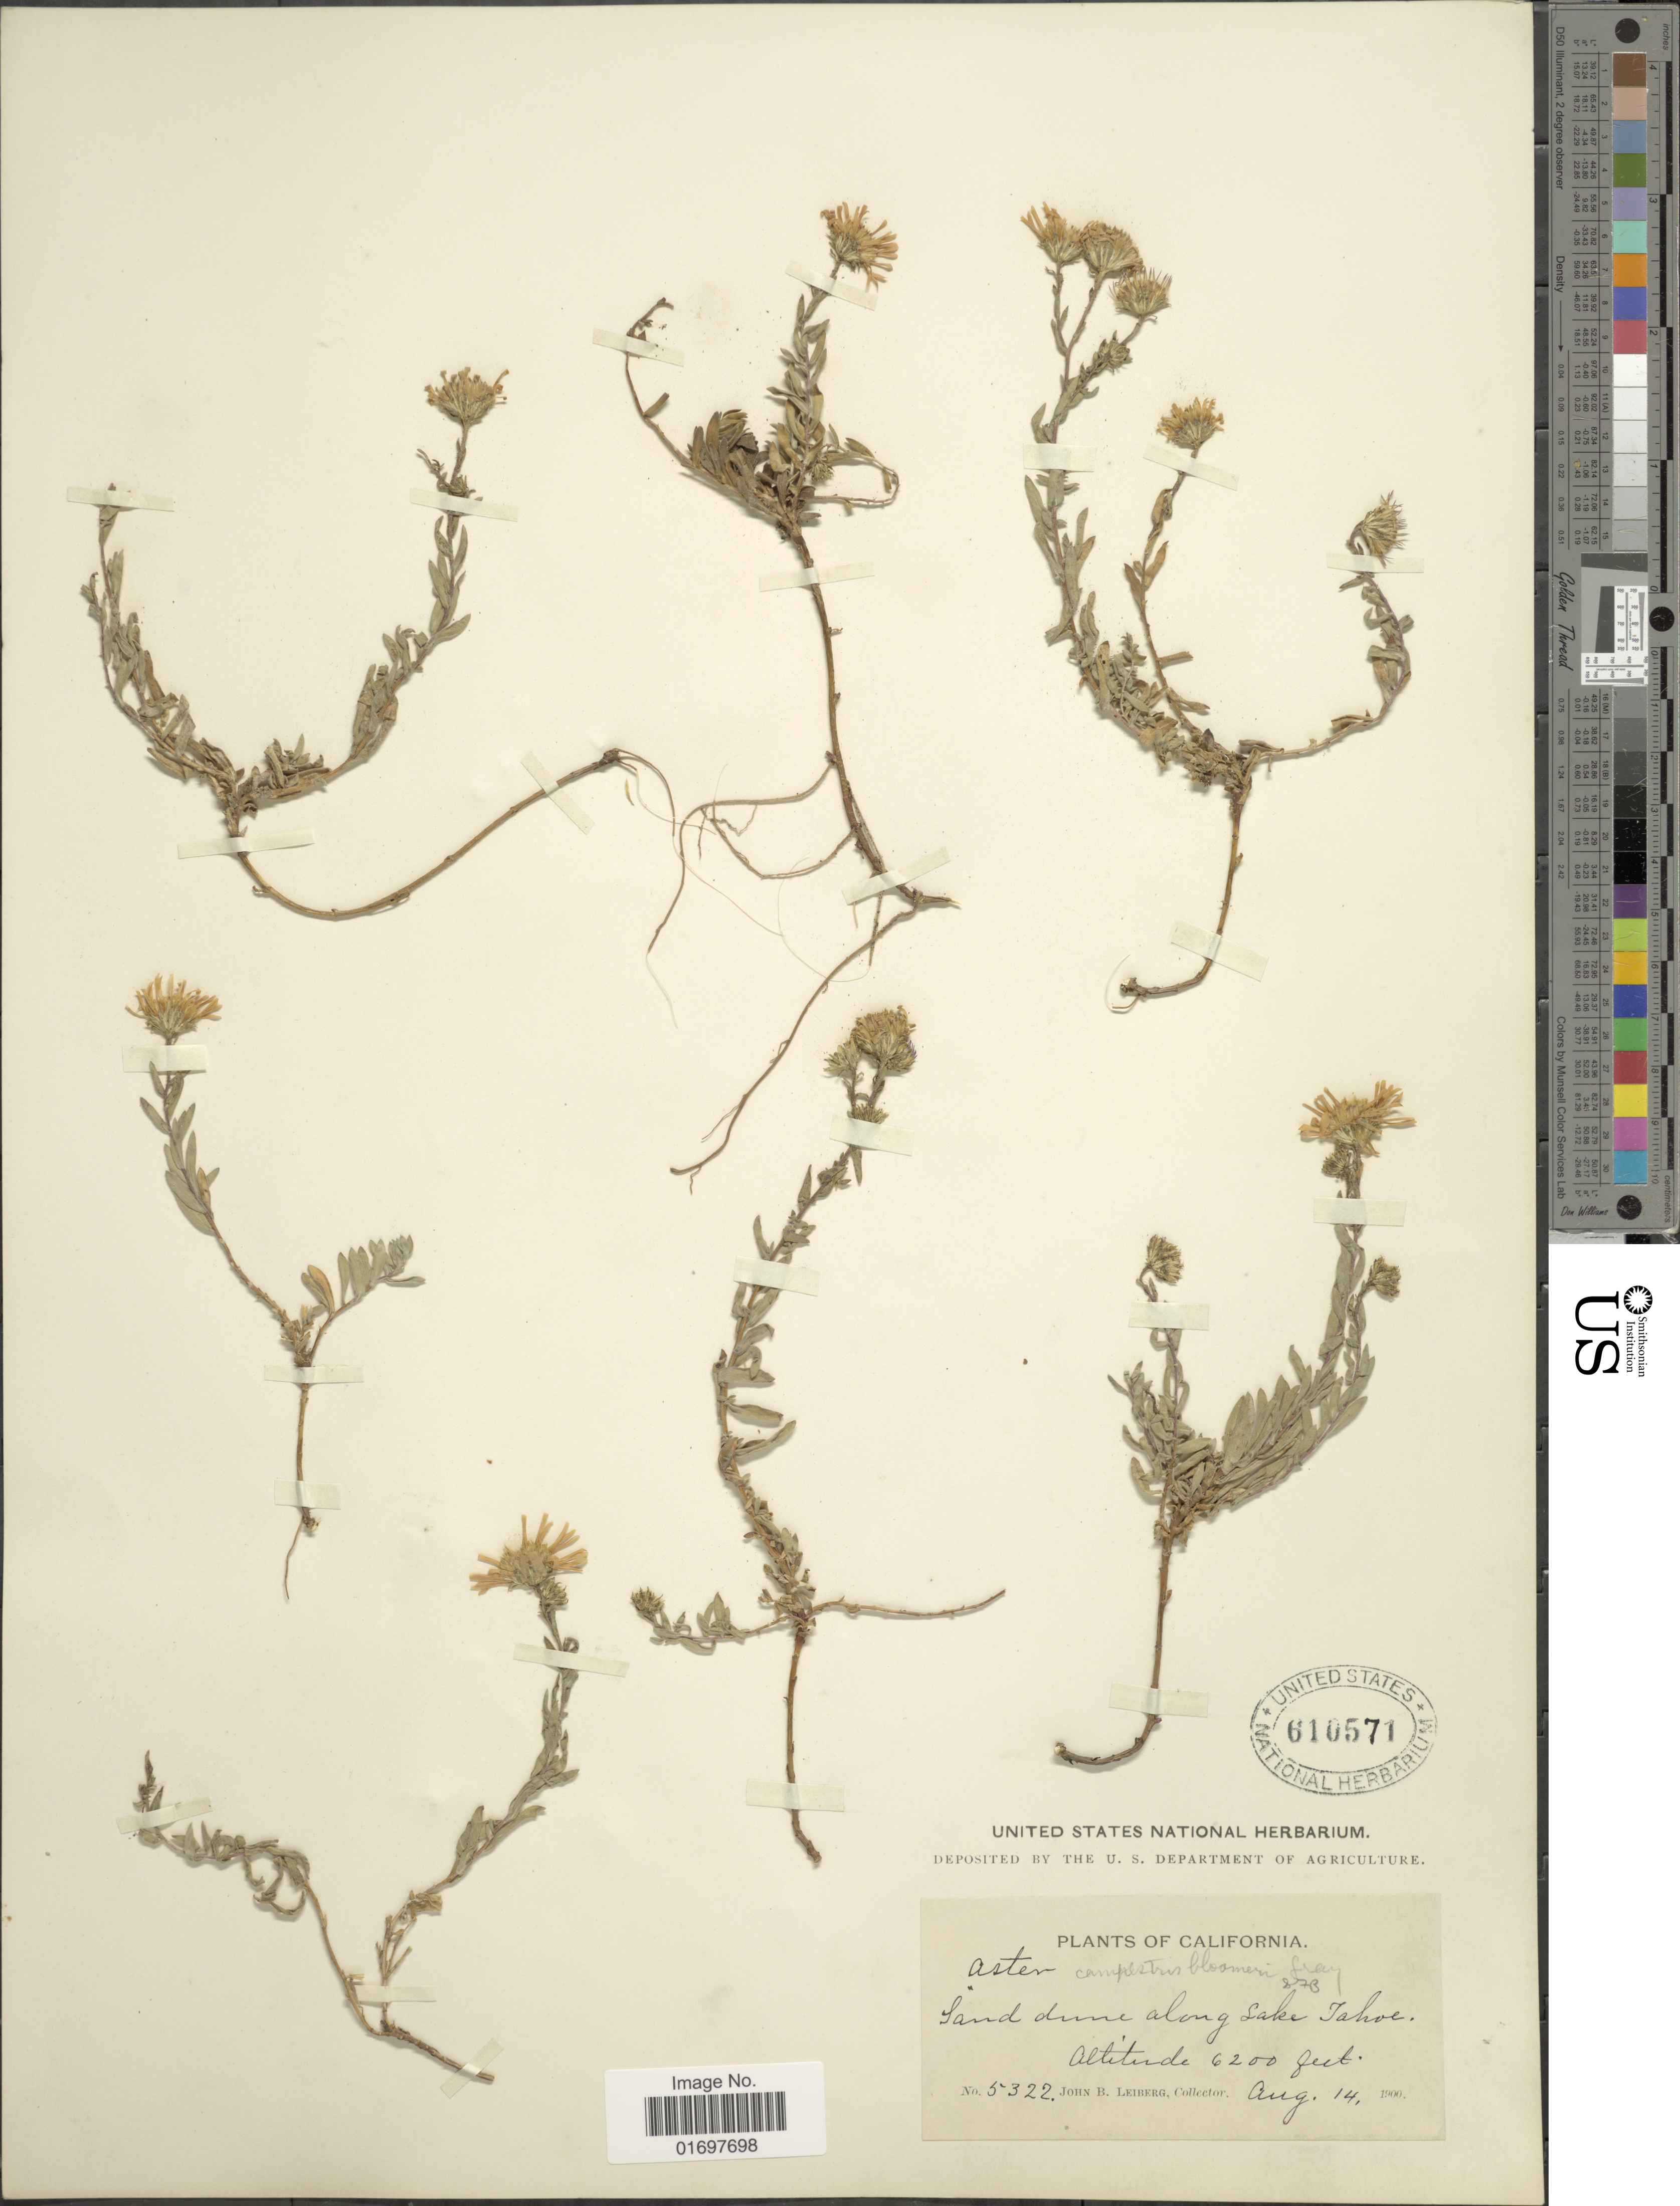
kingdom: Plantae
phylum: Tracheophyta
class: Magnoliopsida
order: Asterales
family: Asteraceae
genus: Symphyotrichum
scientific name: Symphyotrichum campestre var. bloomeri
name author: (A. Gray) G.L. Nesom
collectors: J. B. Leiberg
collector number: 5322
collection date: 1900-08-14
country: United States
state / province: California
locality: Sand dune along Lake Tahoe.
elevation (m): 1890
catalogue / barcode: US 610571